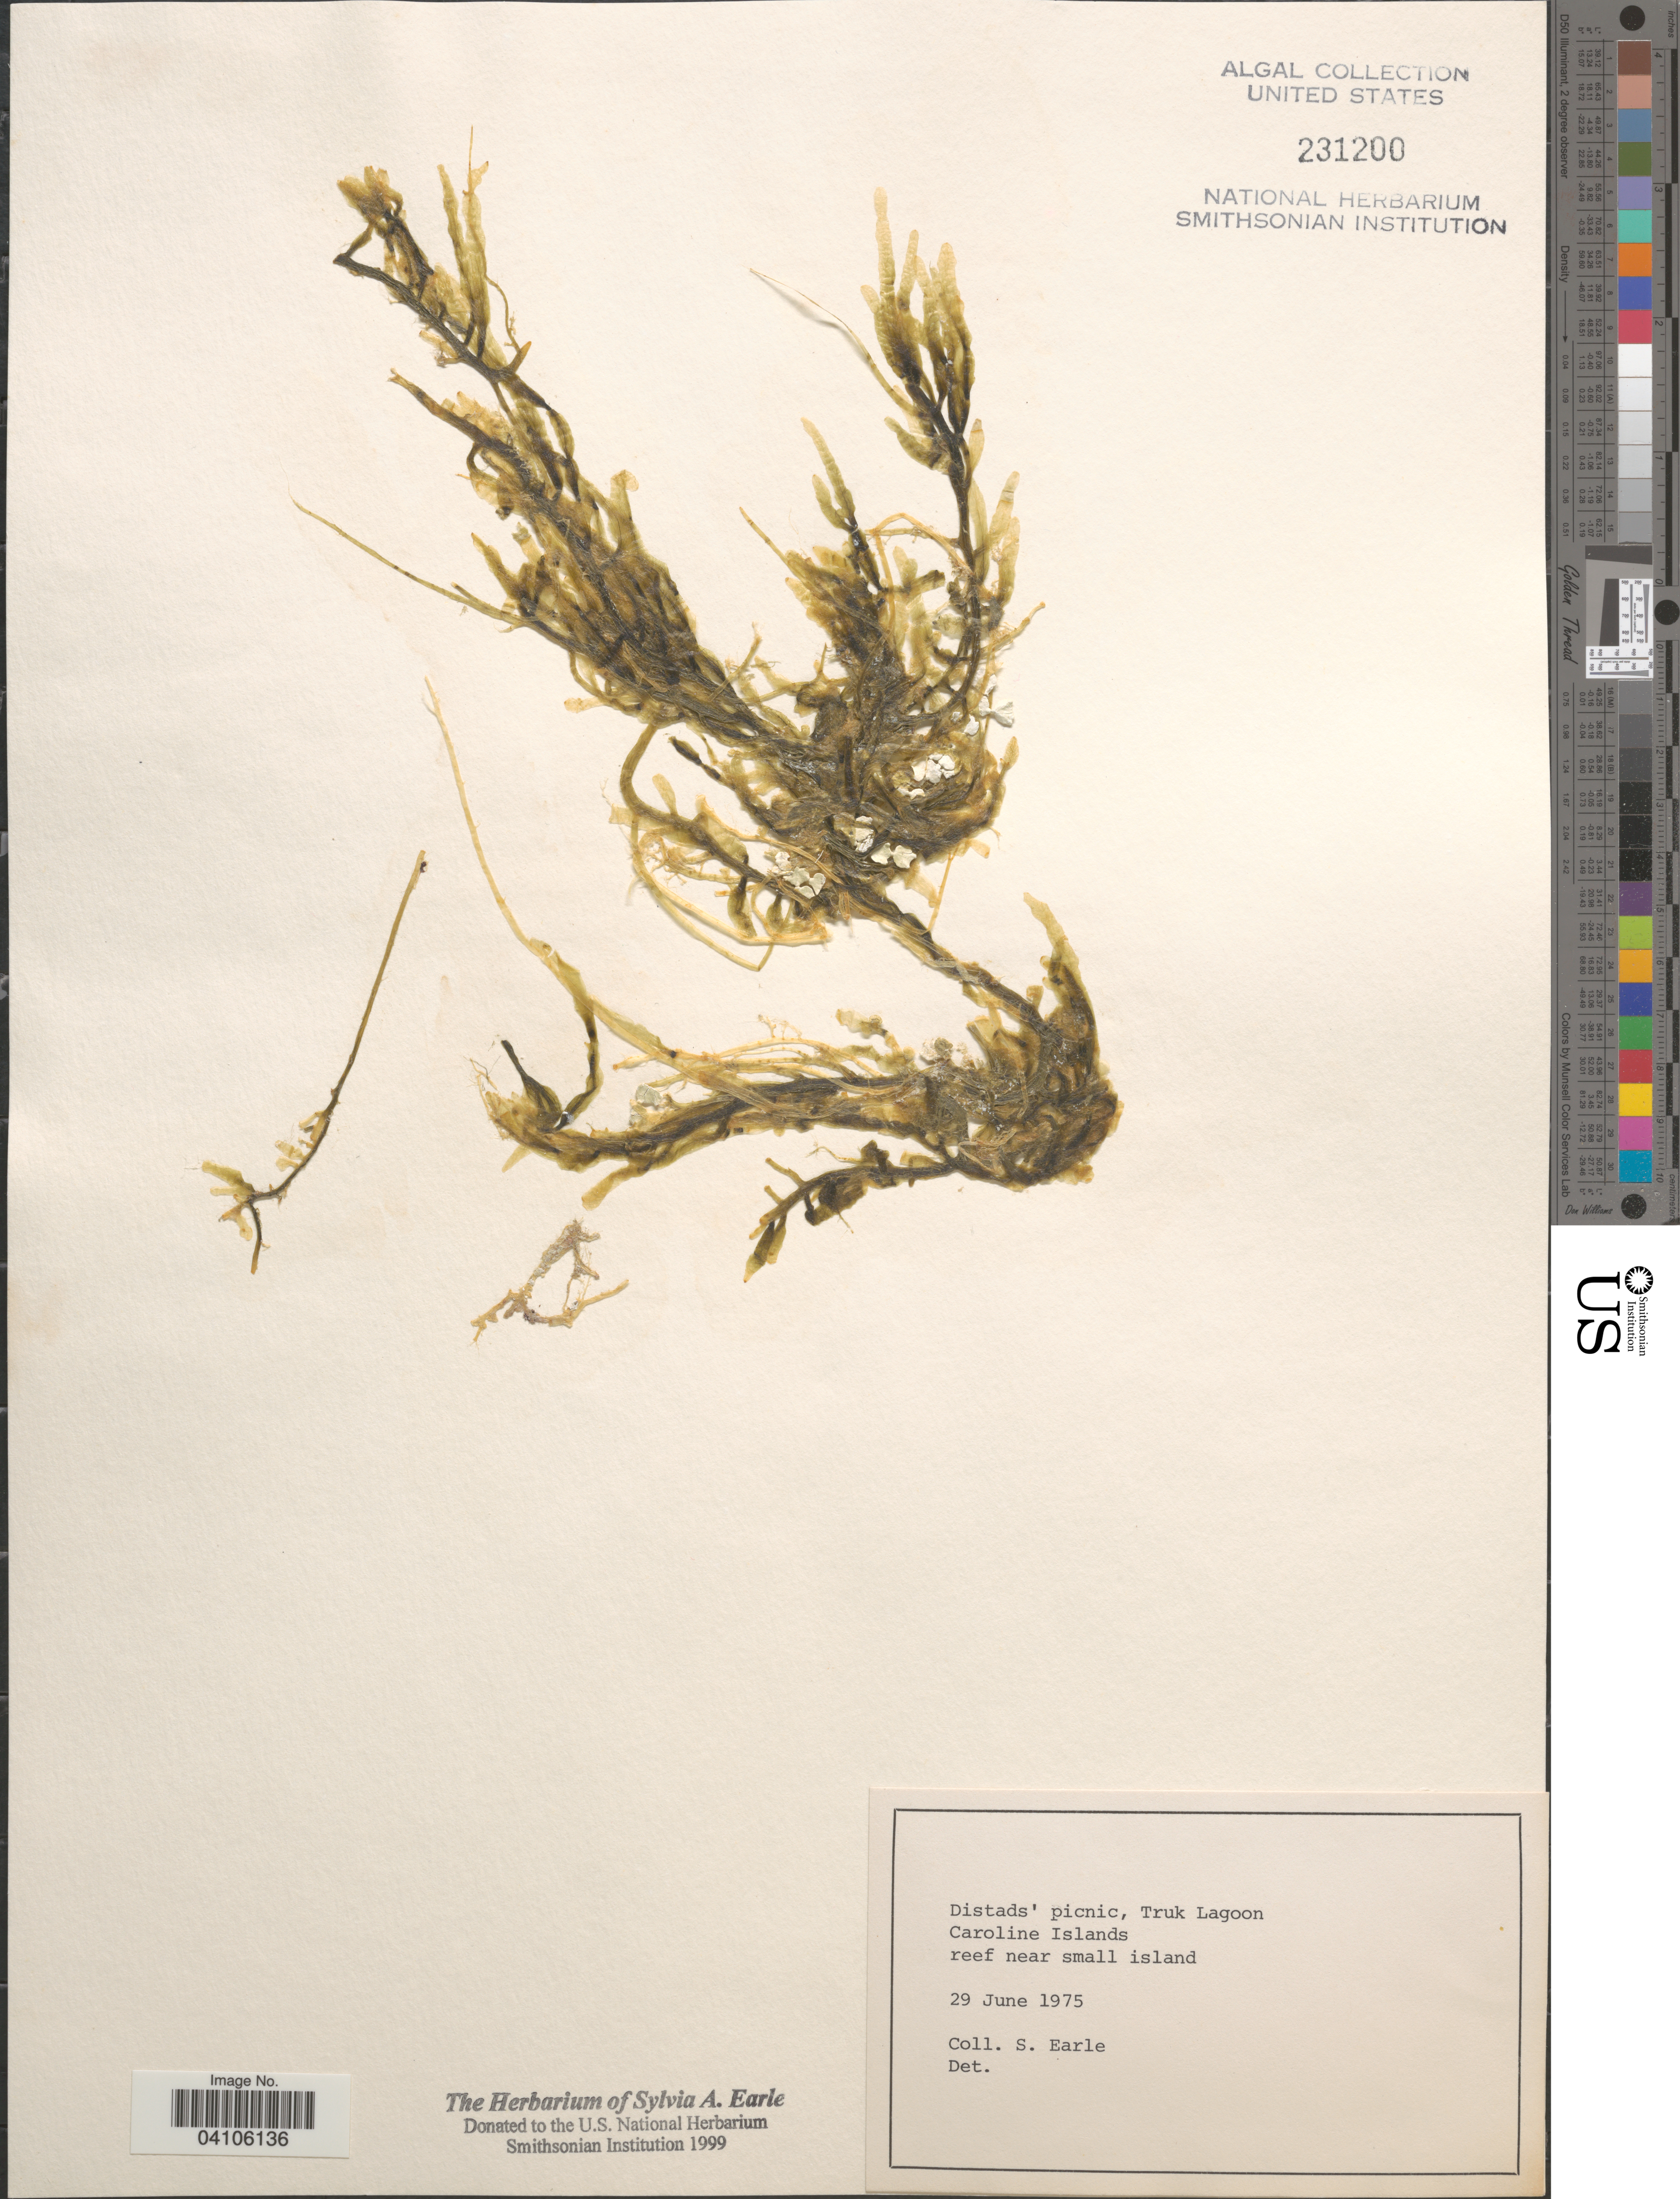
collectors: S. A. Earle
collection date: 1975-06-29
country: Micronesia, Federated States of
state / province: Truk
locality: Distads' pacnic, Truk Lagoon. Caroline Islands. Reef near small island.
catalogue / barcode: US 231200